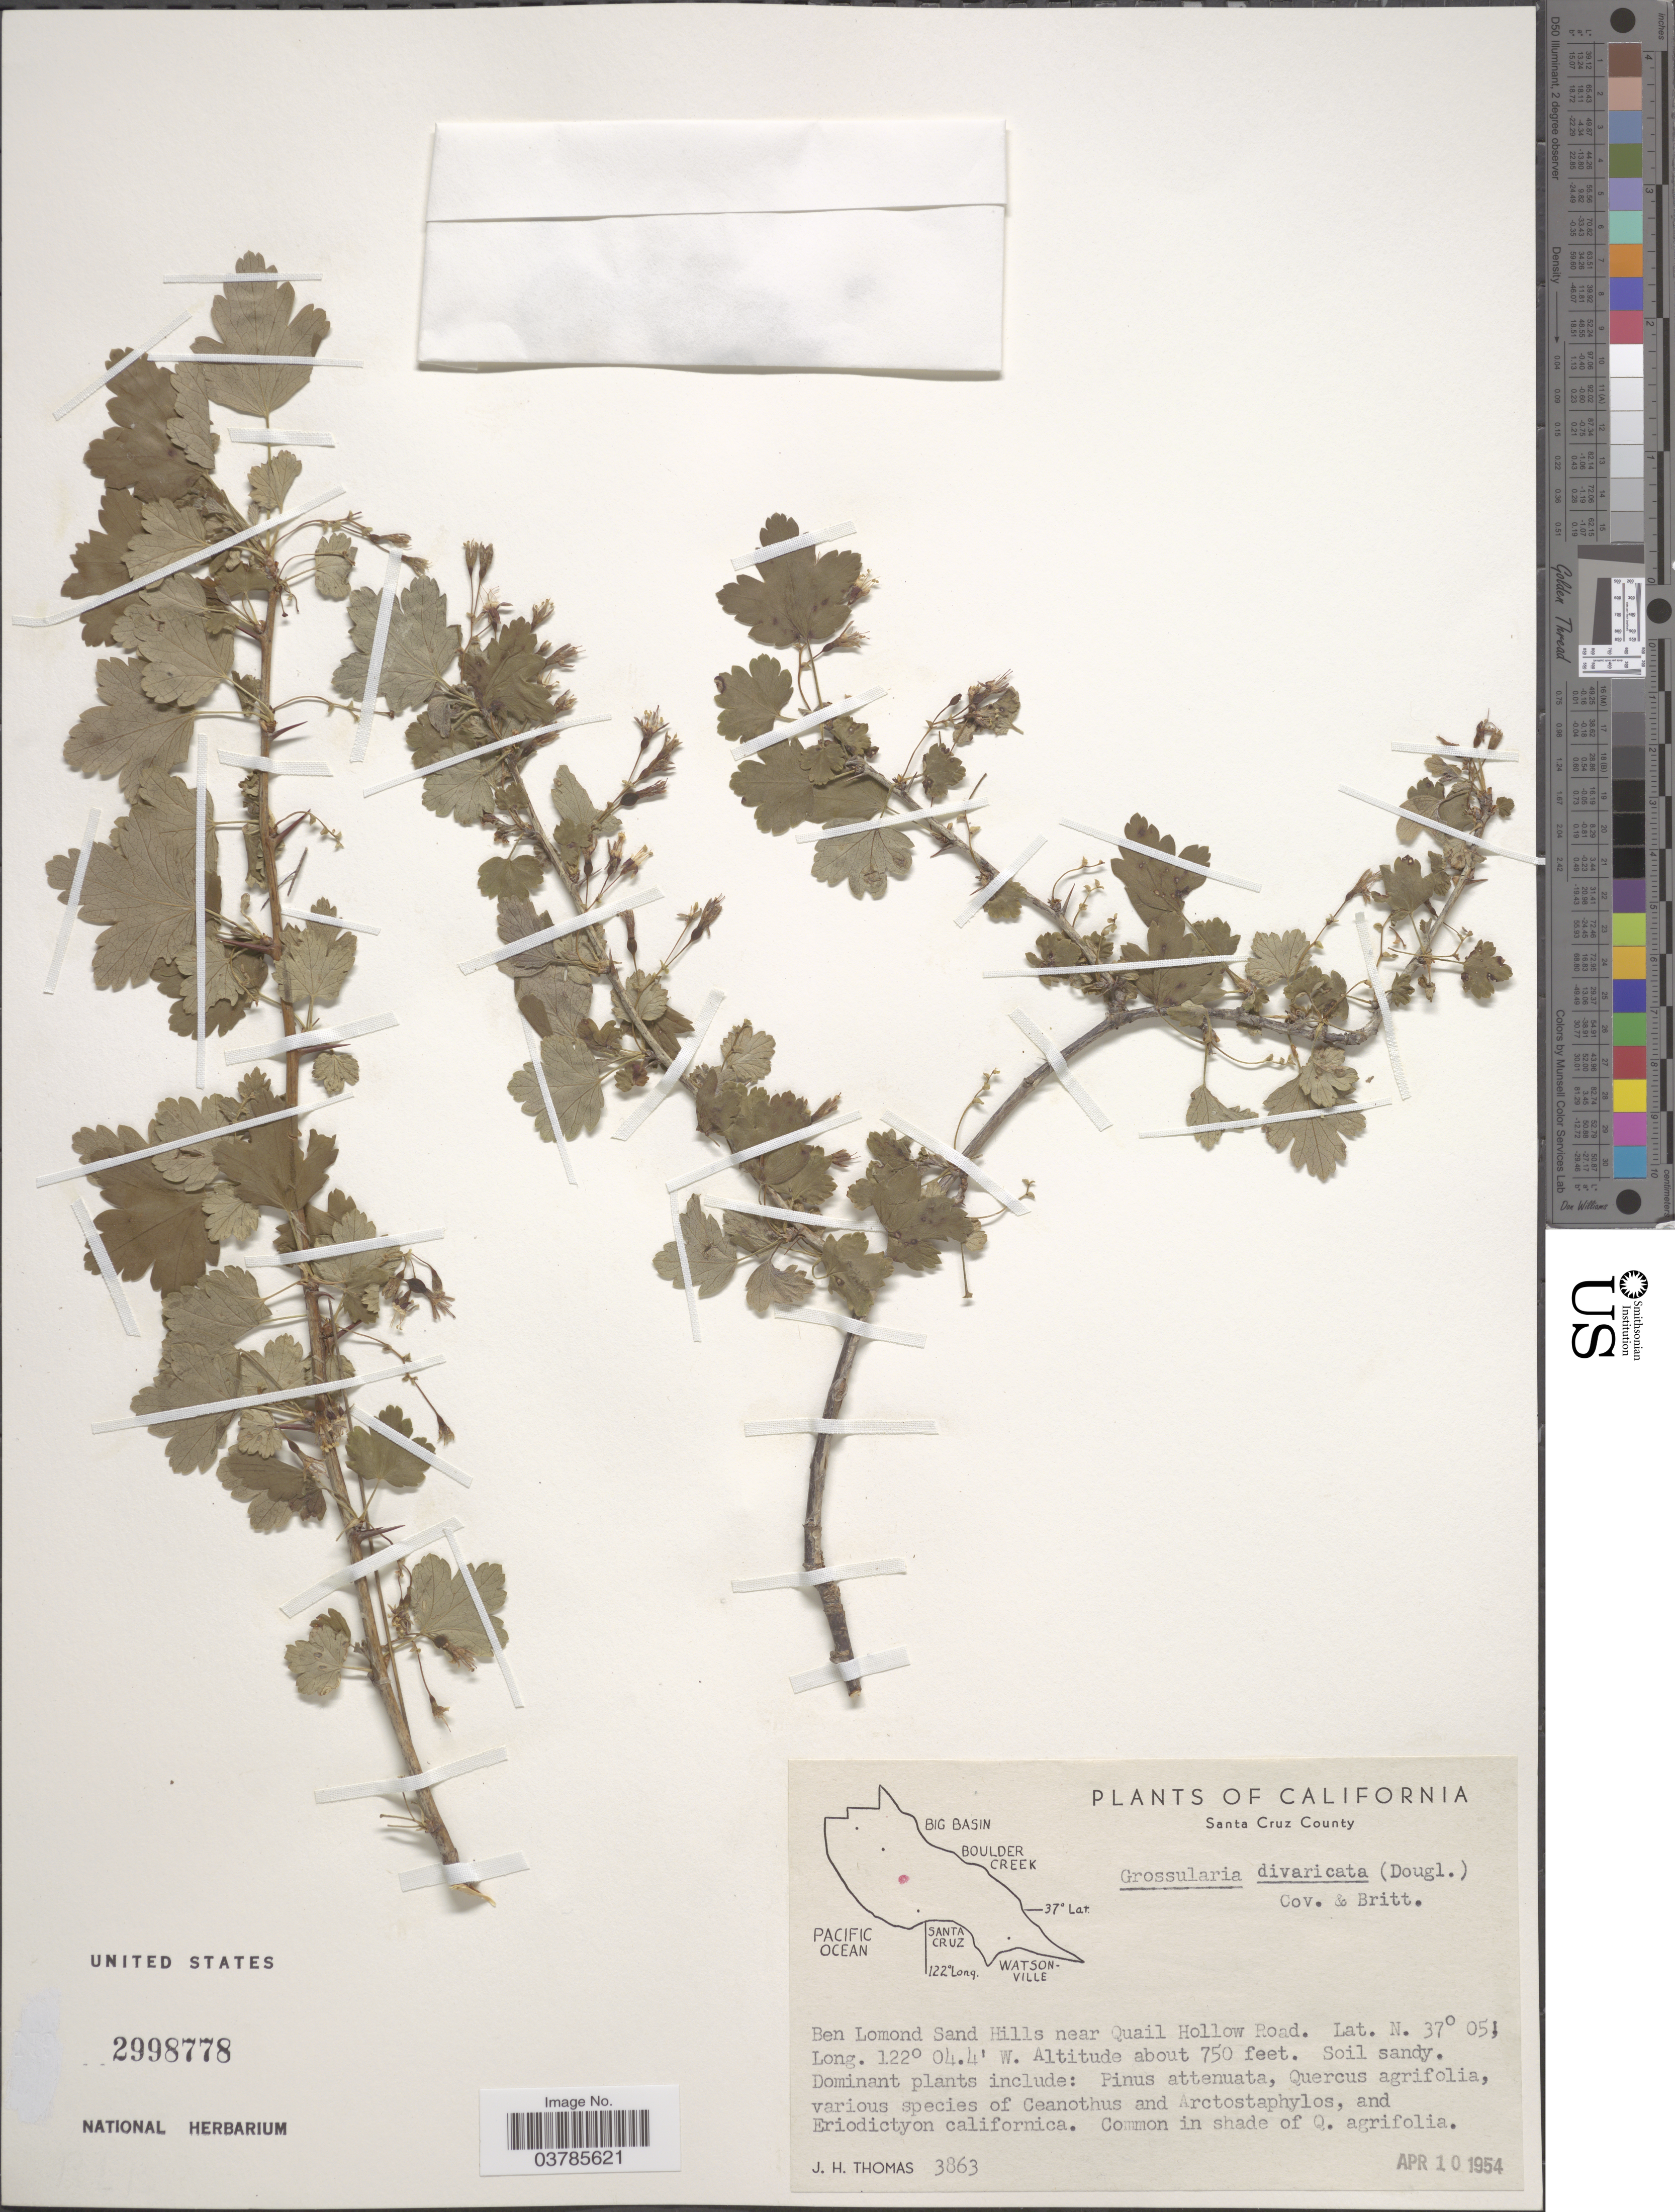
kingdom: Plantae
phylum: Tracheophyta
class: Magnoliopsida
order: Saxifragales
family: Grossulariaceae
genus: Ribes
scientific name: Ribes divaricatum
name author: Douglas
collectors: J. H. Thomas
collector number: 3863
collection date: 1954-04-10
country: United States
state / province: California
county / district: Santa Cruz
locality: Santa Cruz County. Ben Lomond Sand Hills near Quail Hollow Road.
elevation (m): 229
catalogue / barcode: US 2998778